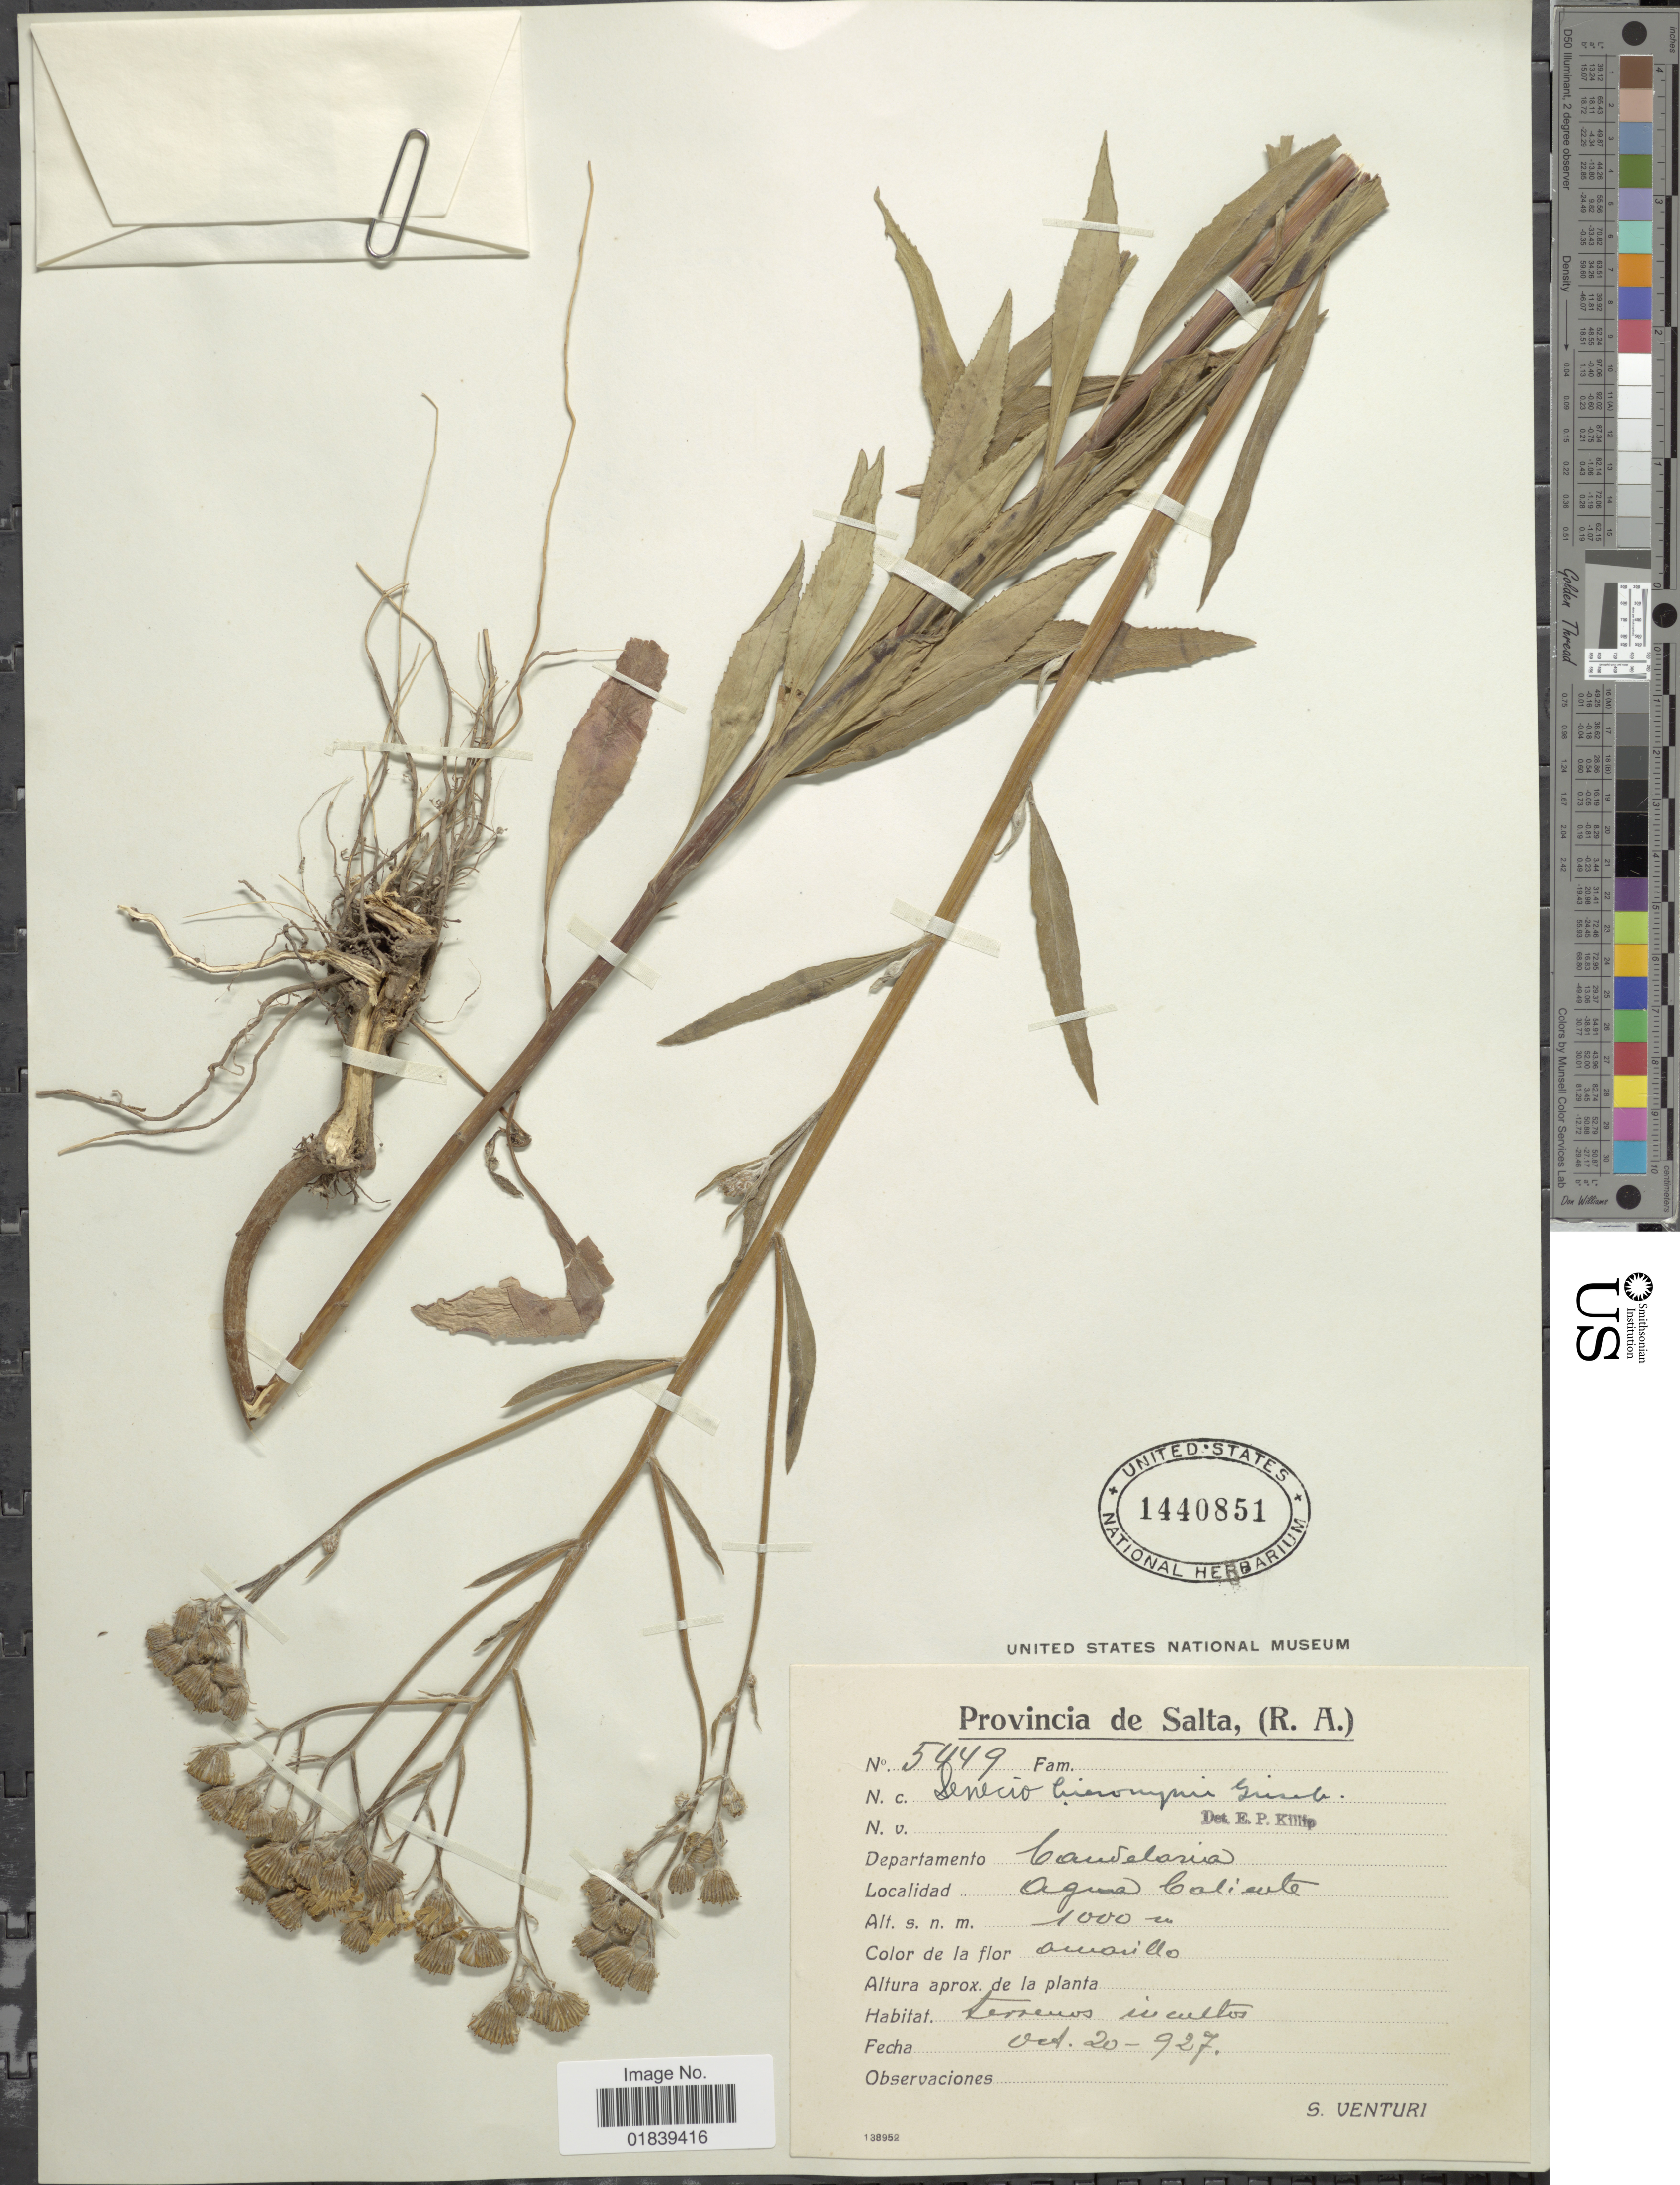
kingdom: Plantae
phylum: Tracheophyta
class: Magnoliopsida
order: Asterales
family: Asteraceae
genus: Senecio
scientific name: Senecio hieronymi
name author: Griseb.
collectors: S. Venturi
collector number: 5449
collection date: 1927-10-20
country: Argentina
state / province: Salta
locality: Departamento Candelaria, Agua Caliente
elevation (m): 1000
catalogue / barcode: US 1440851